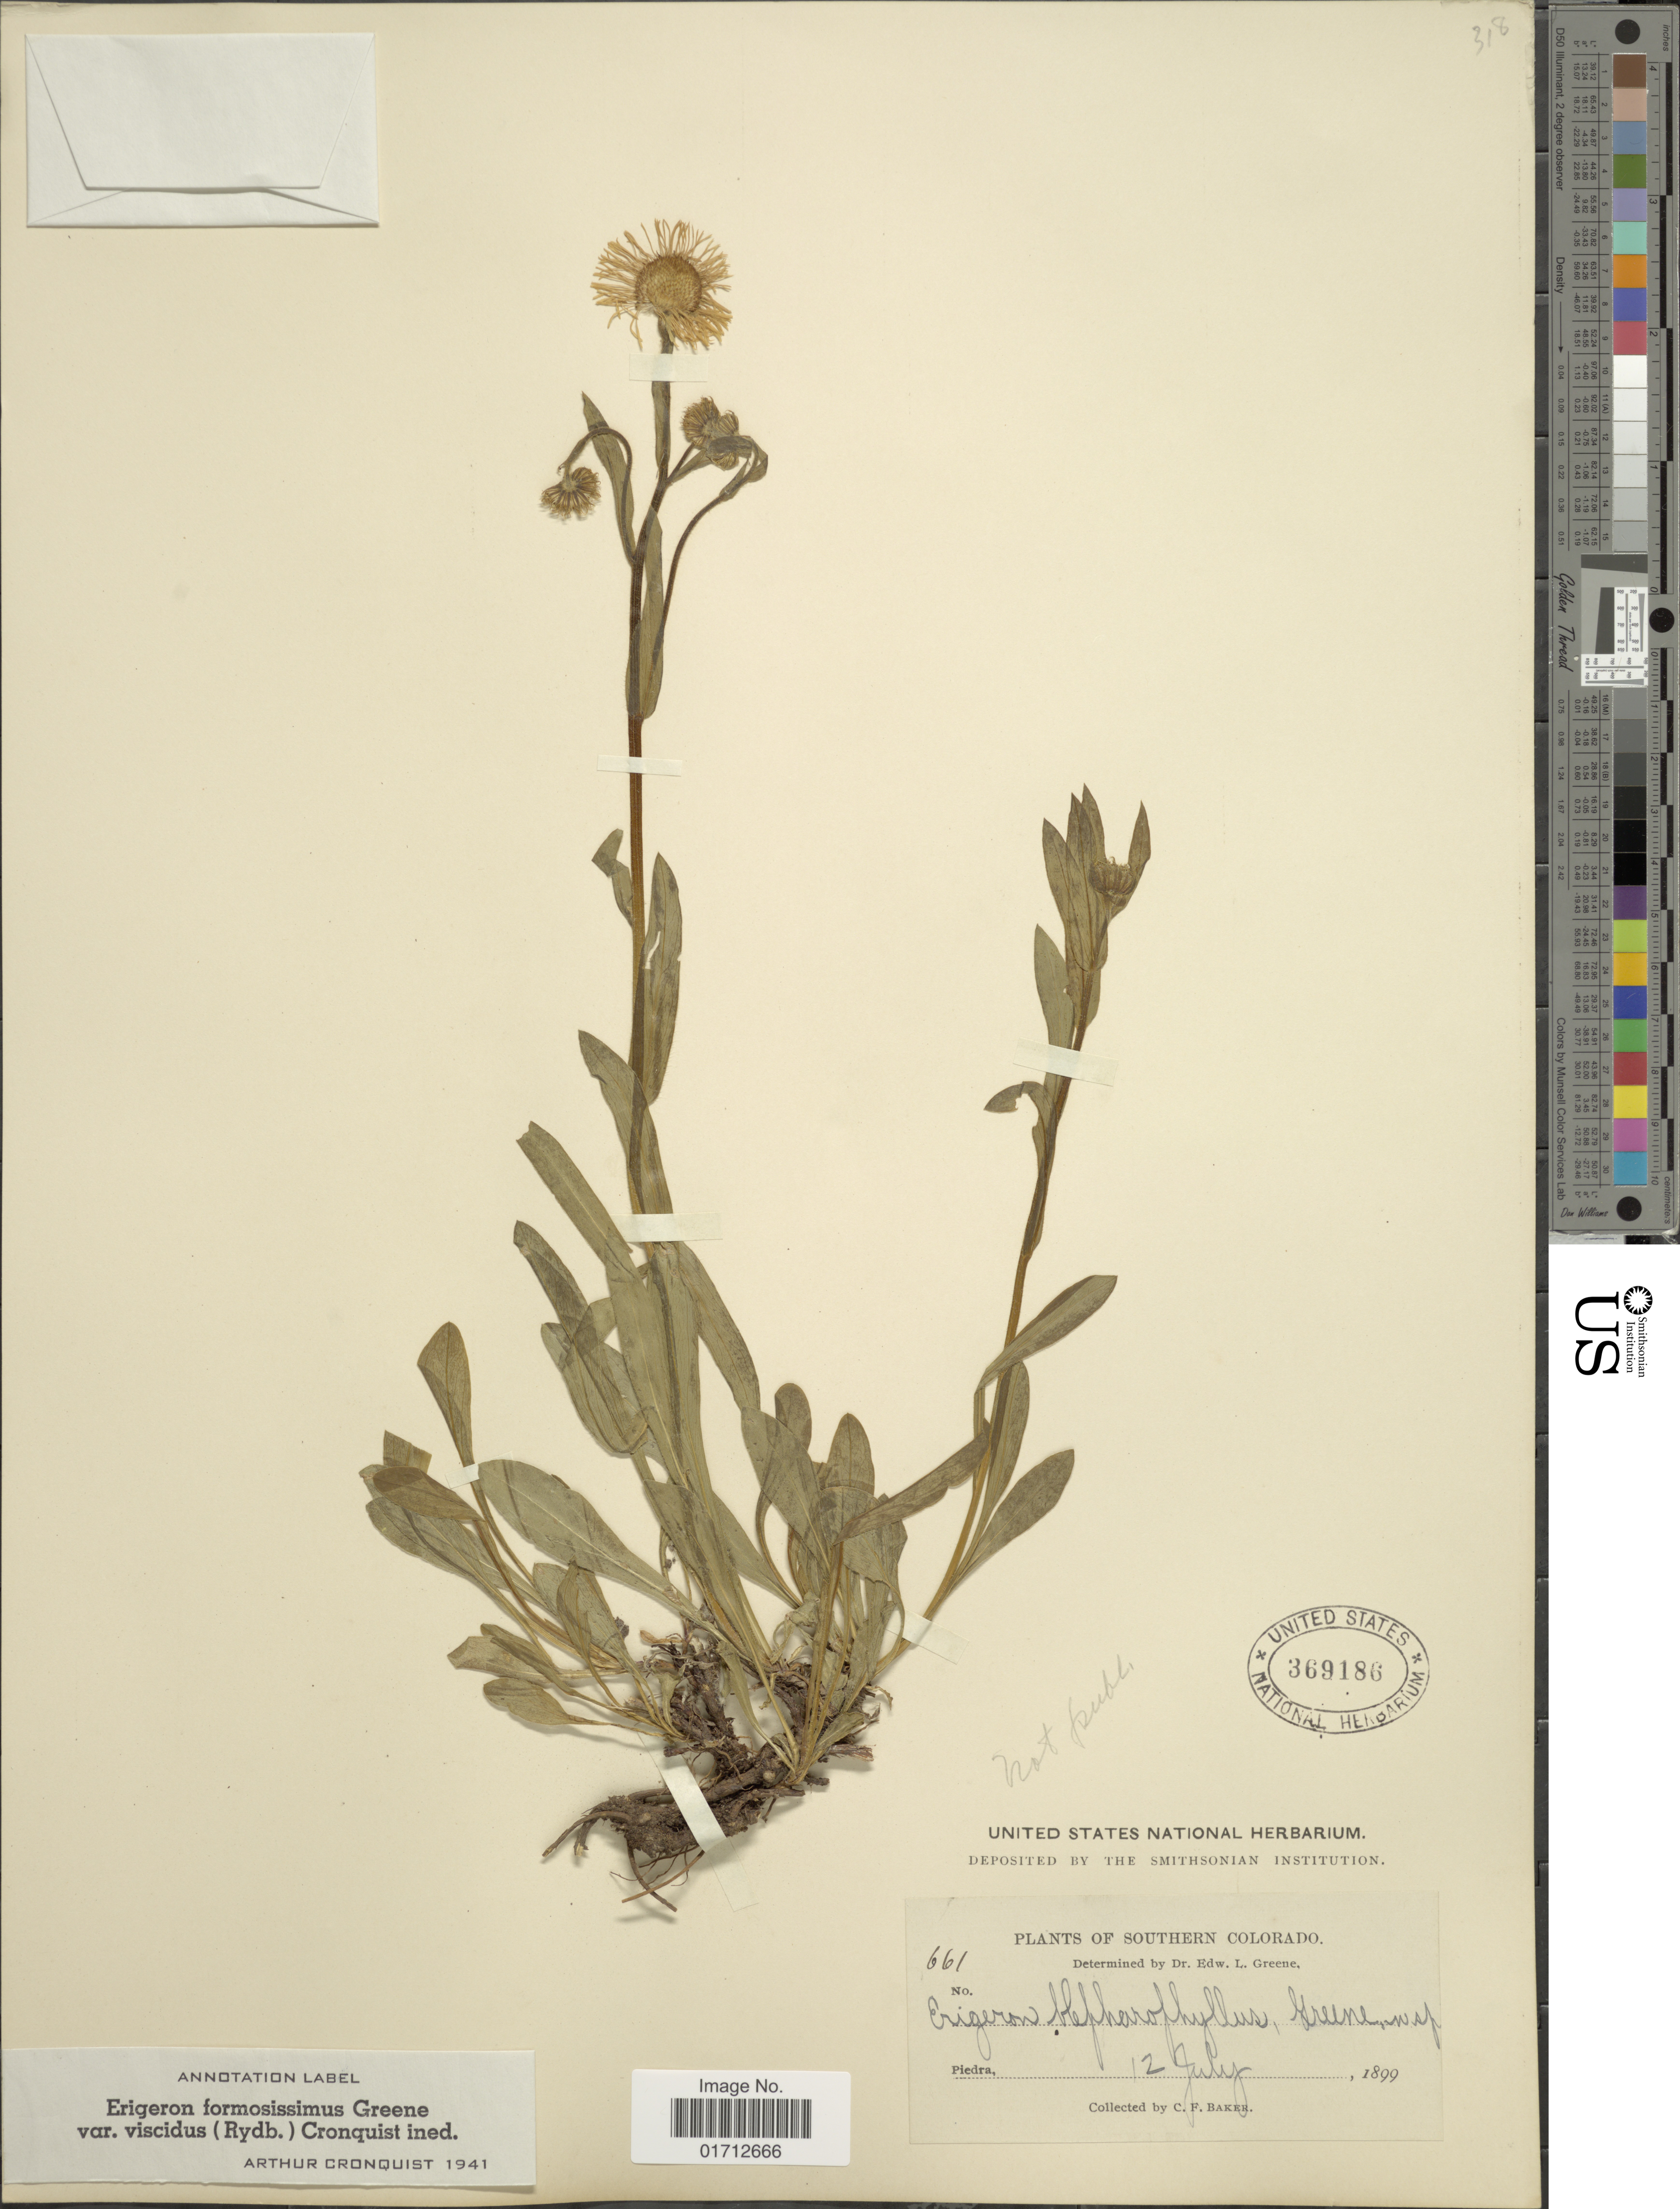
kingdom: Plantae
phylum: Tracheophyta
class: Magnoliopsida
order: Asterales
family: Asteraceae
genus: Erigeron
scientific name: Erigeron formosissimus var. viscidus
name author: (Rydb.) Cronq.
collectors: C. F. Baker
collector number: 661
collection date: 1899-07-12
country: United States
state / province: Colorado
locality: Southern Colorado, Piedra.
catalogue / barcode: US 369186